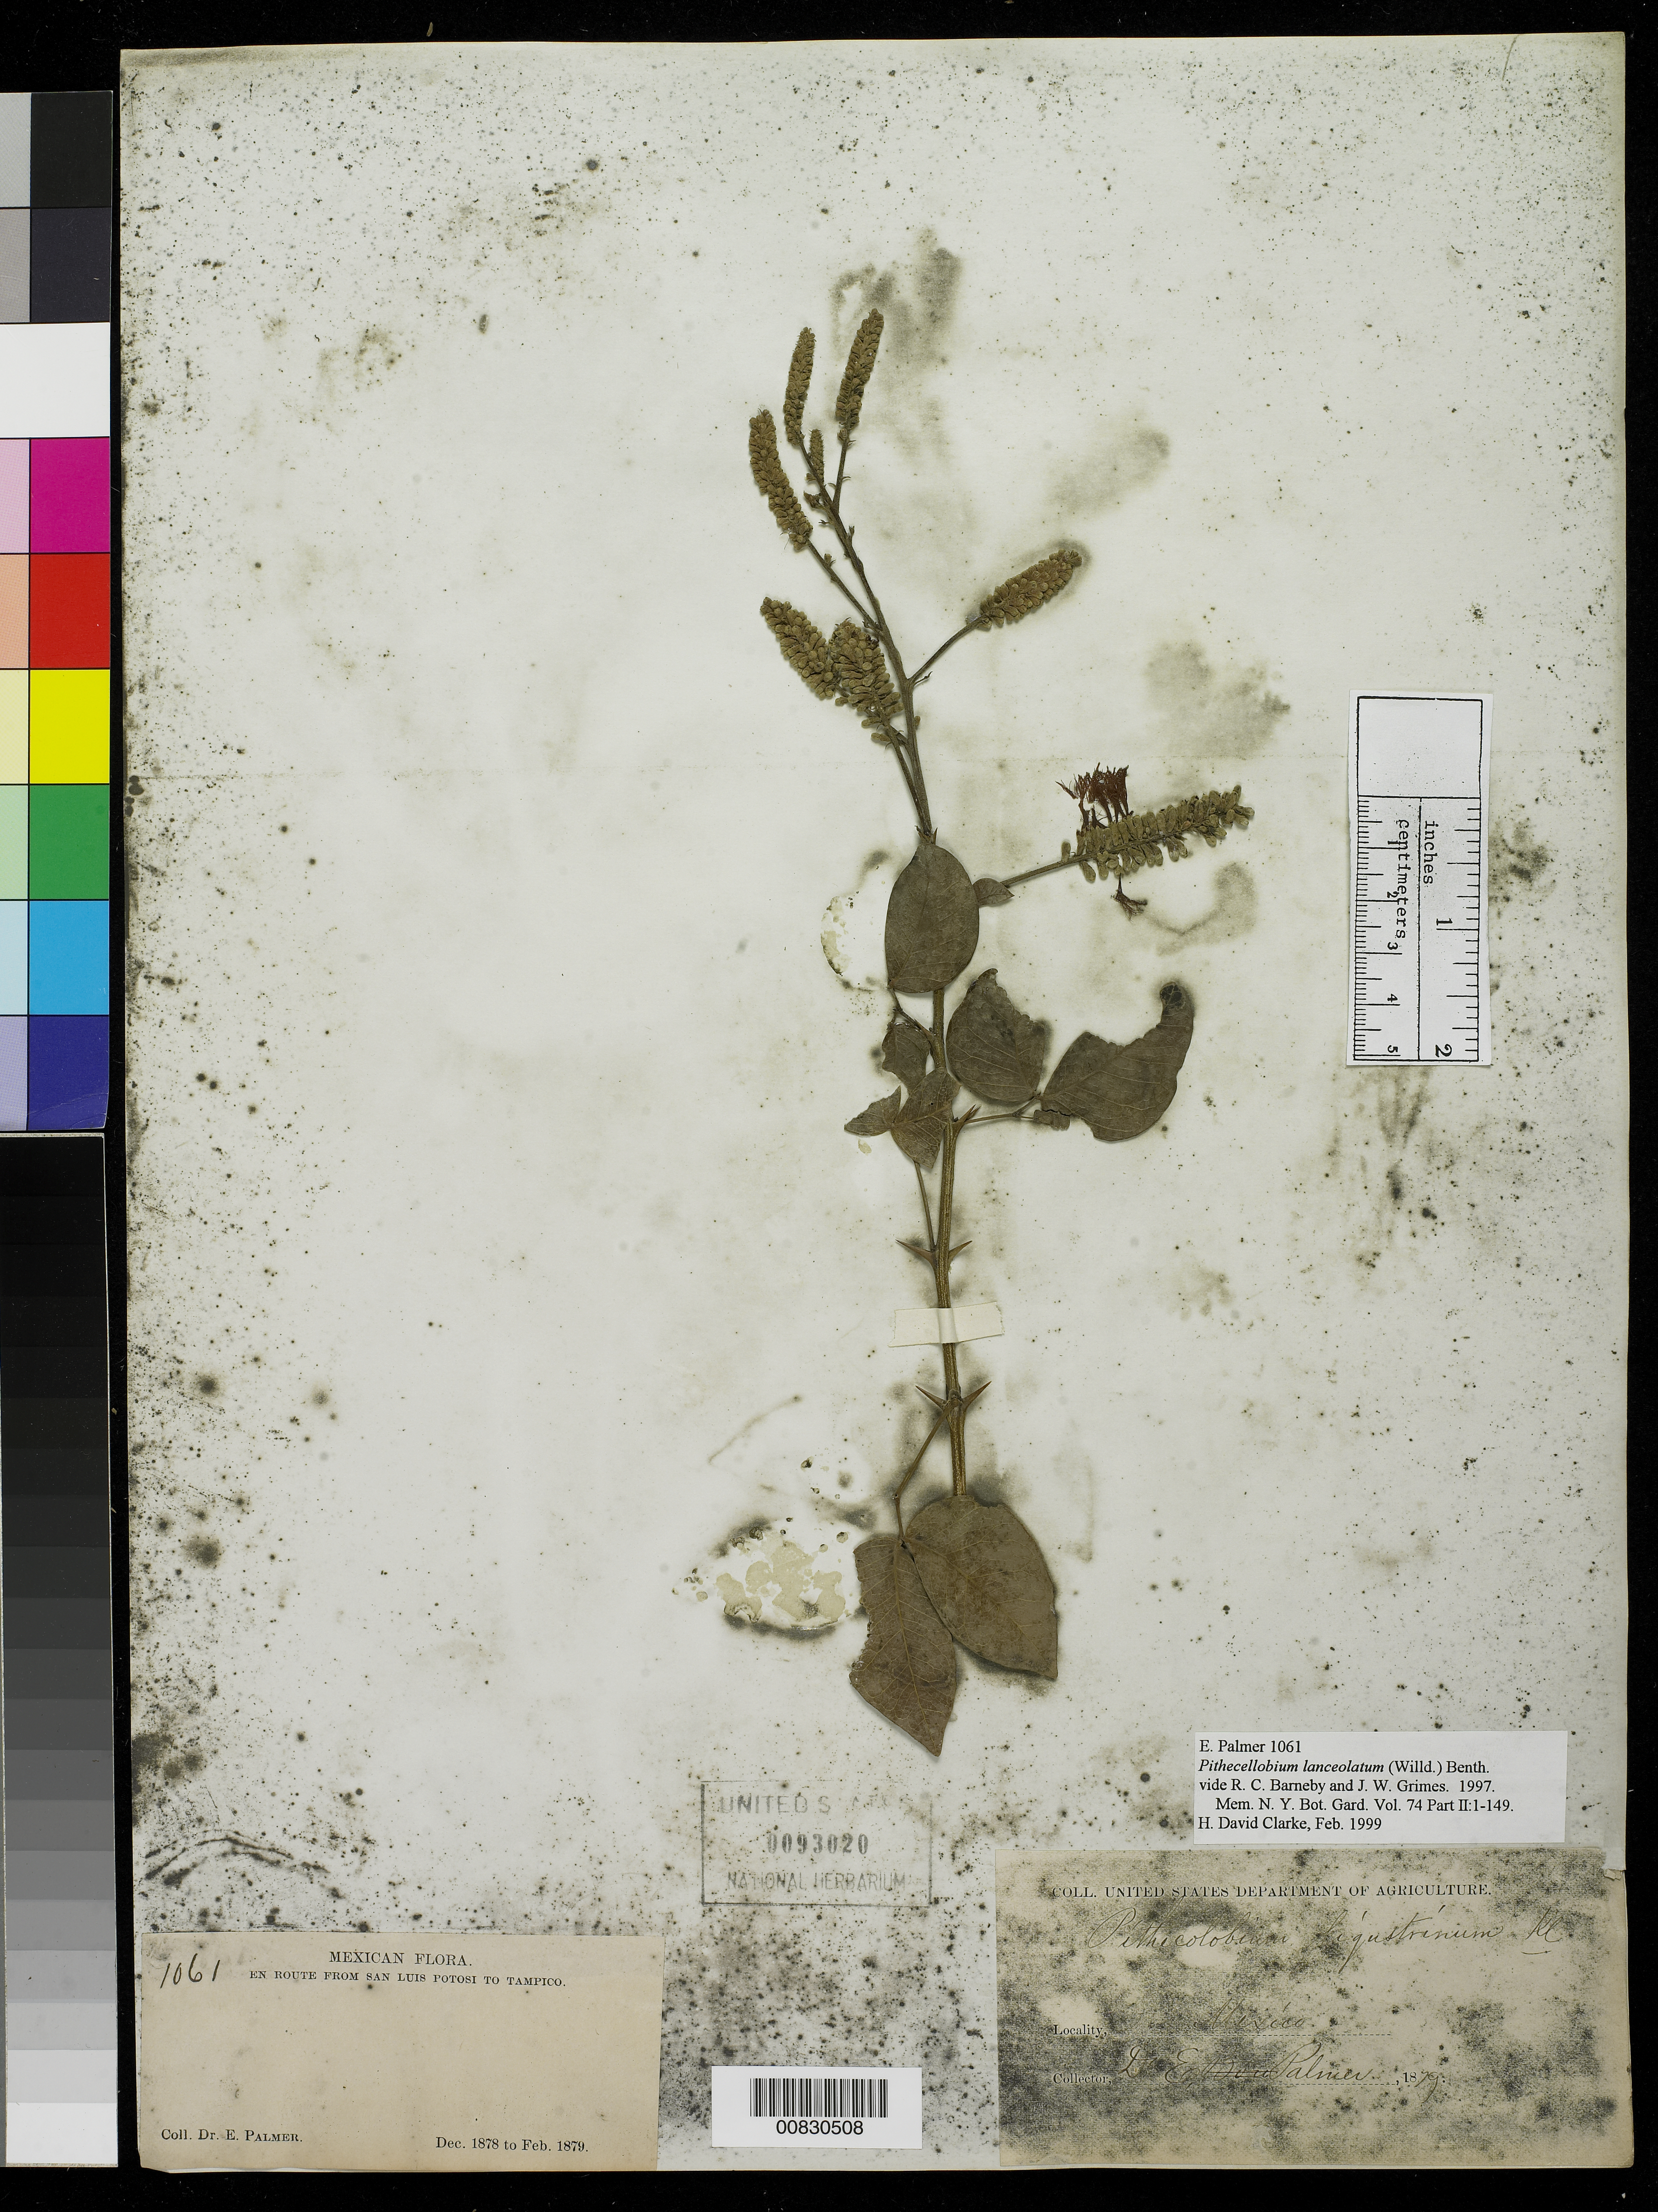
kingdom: Plantae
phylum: Tracheophyta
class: Magnoliopsida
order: Fabales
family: Fabaceae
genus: Pithecellobium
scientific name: Pithecellobium lanceolatum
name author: (Humb. & Bonpl. ex Willd.) Benth.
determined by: Clarke, H. D., University of North Carolina (Asheville)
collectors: E. Palmer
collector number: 1061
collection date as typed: Dec 1878 to -- Feb 1879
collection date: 1878-12/1879-02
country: Mexico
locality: En route from San Luis Potosí to Tampico, Tamaulipas.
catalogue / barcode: US 93020